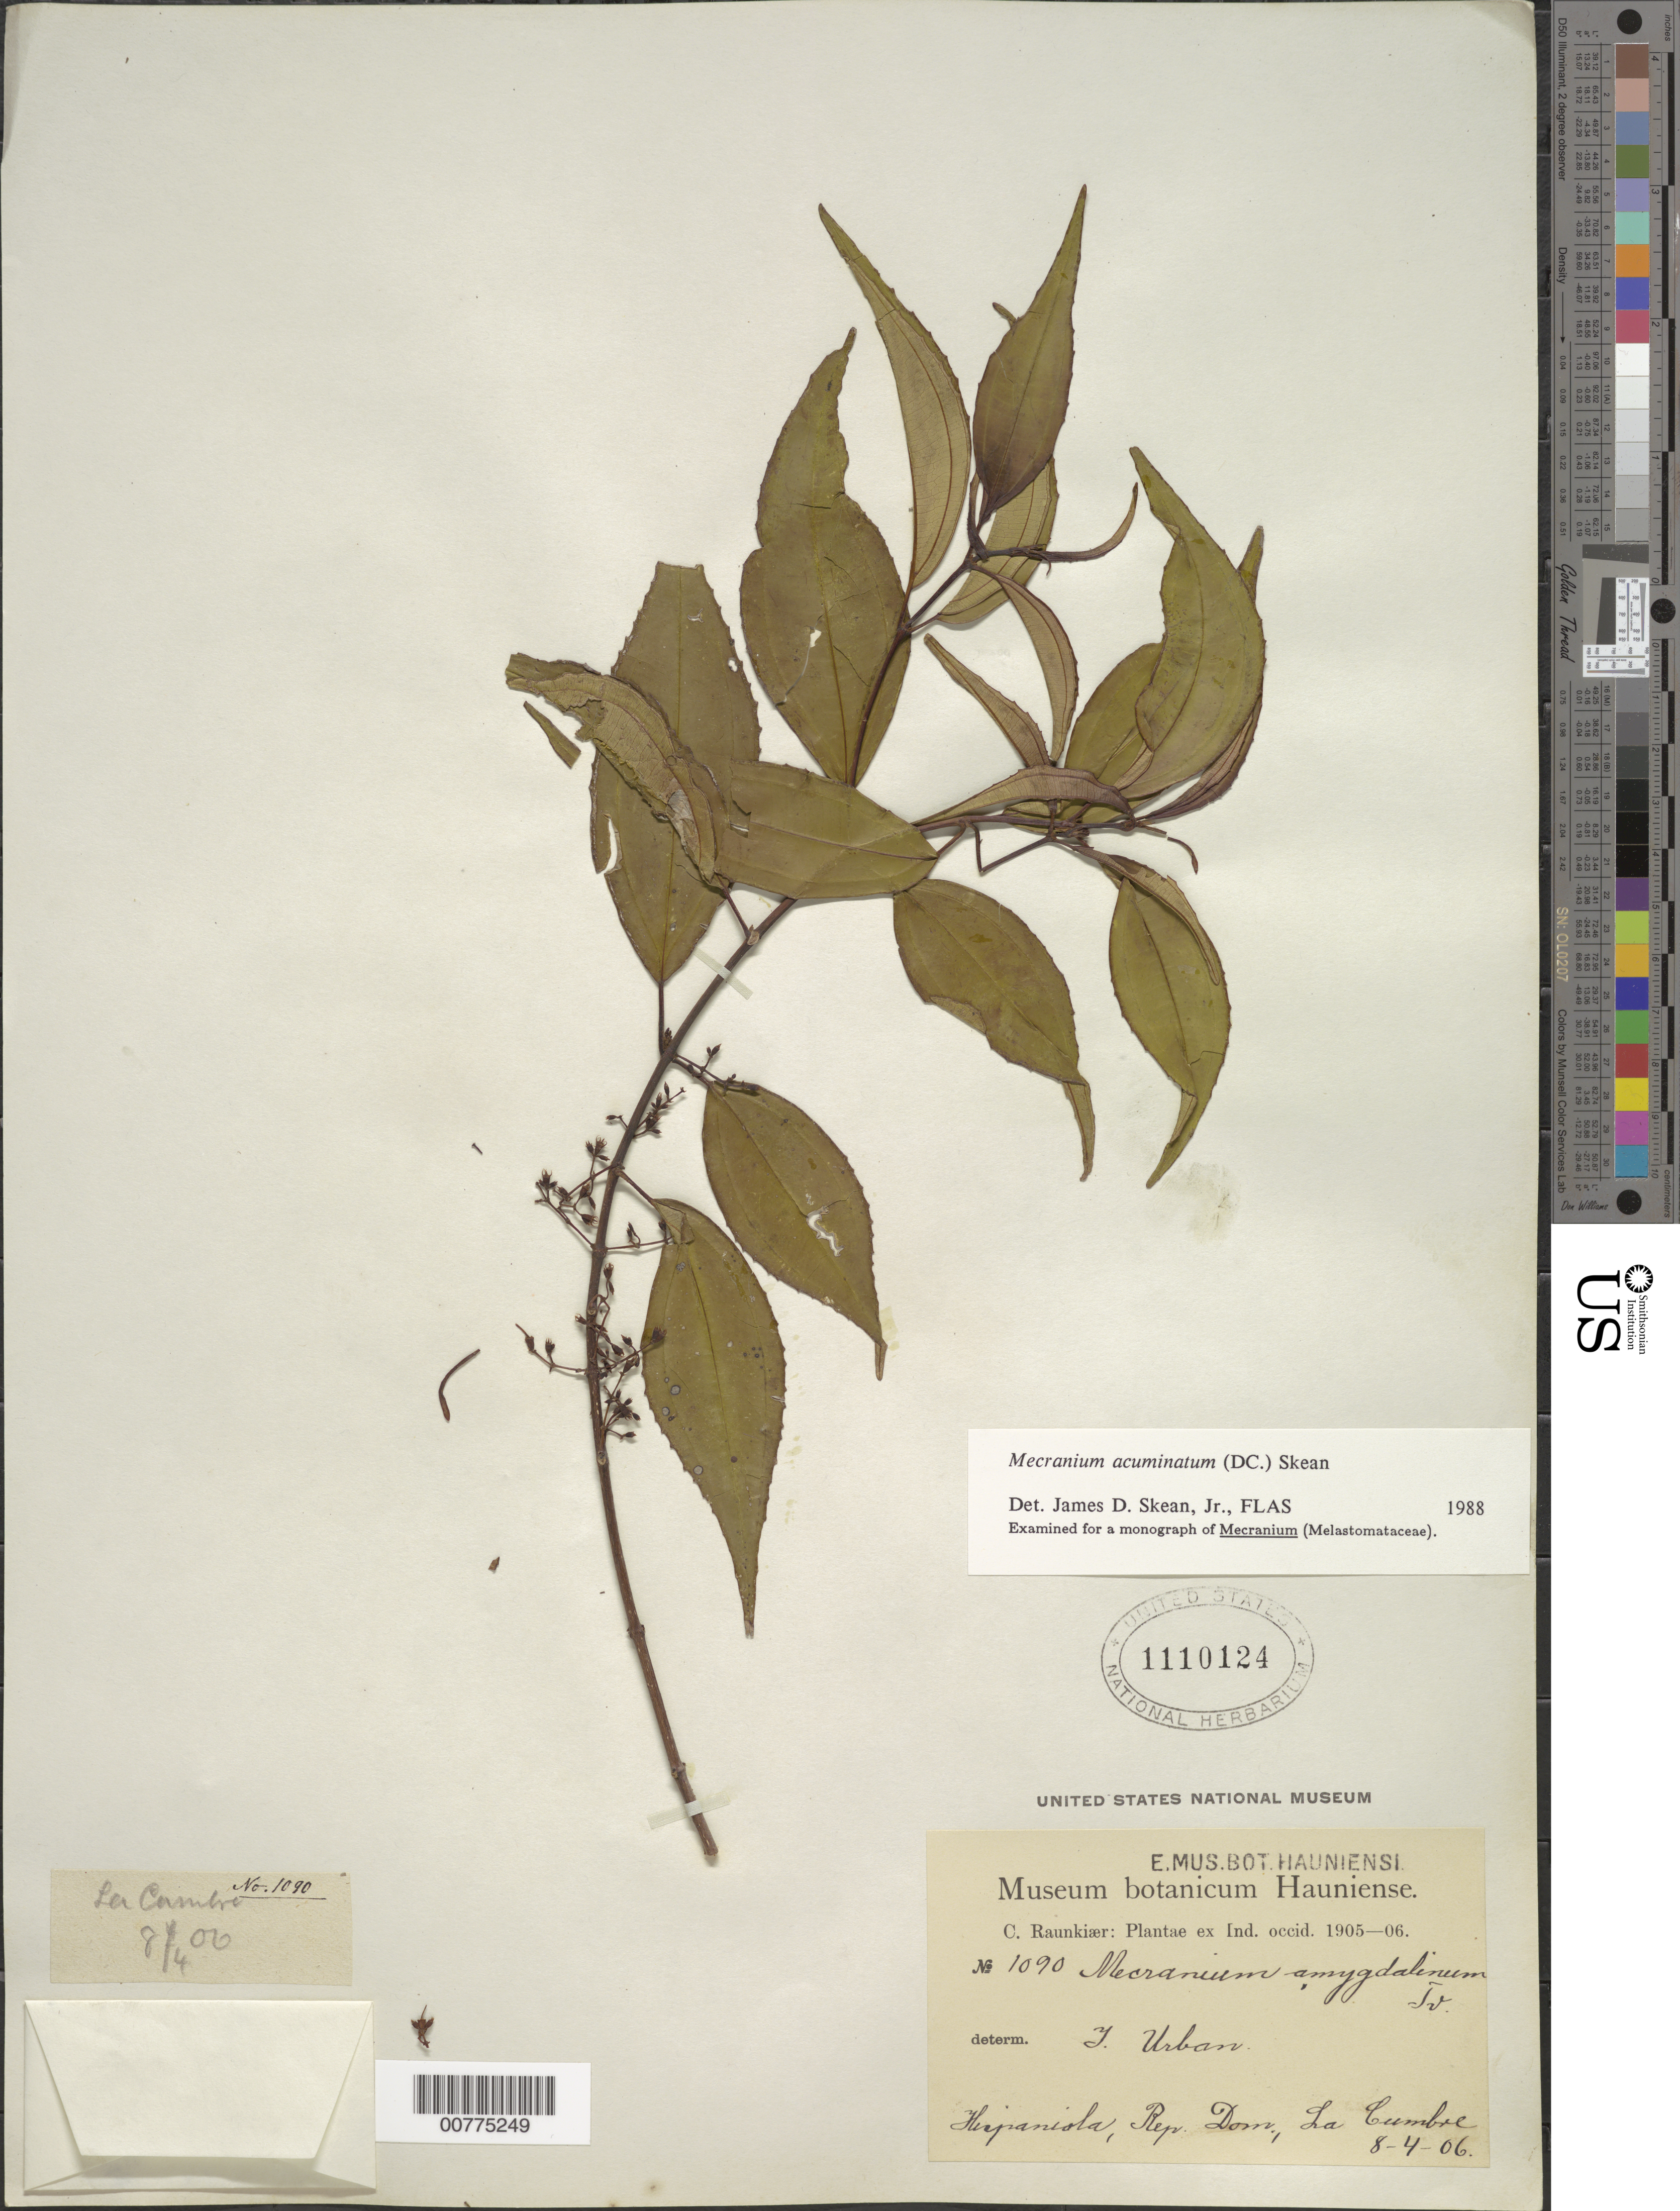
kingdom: Plantae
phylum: Tracheophyta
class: Magnoliopsida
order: Myrtales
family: Melastomataceae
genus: Mecranium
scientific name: Mecranium acuminatum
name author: (DC.) Skean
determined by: Skean, J. D., Jr.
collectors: C. C. Raunkiaer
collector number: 1090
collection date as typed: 08 Apr 1906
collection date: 1906-04-08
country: Dominican Republic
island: Hispaniola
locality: La Cumbre.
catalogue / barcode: US 1110124